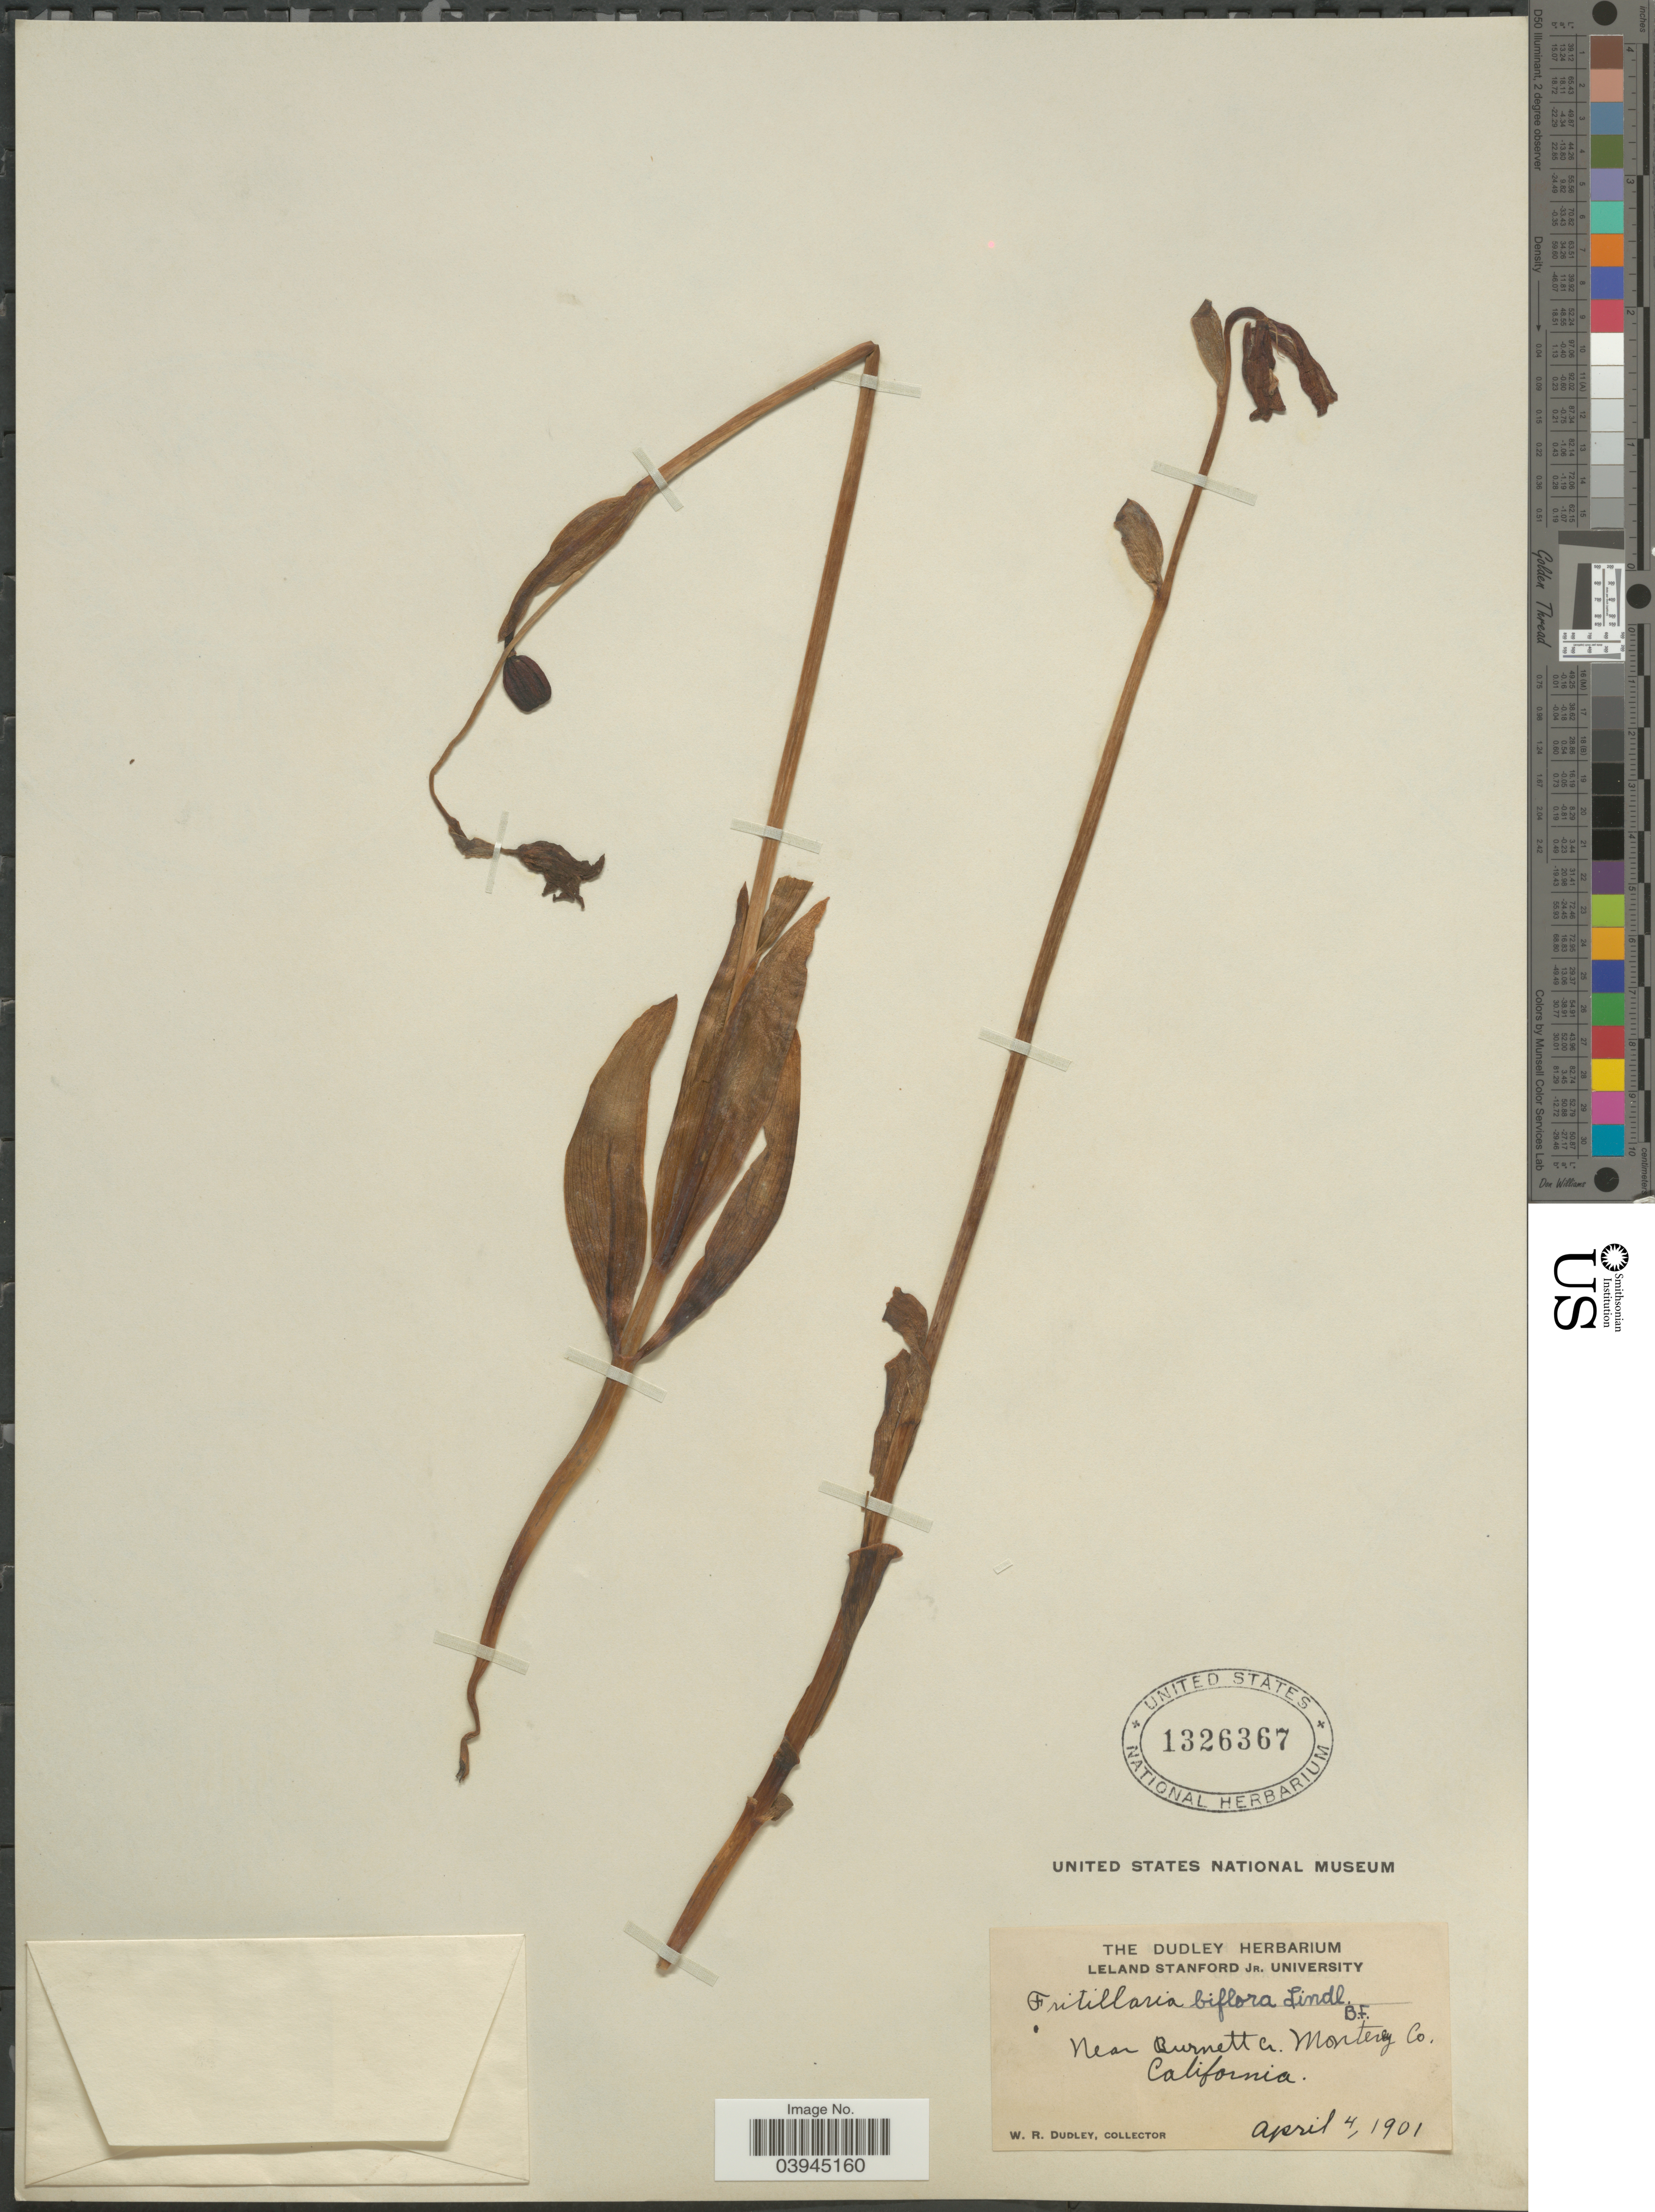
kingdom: Plantae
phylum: Tracheophyta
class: Liliopsida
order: Liliales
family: Liliaceae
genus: Fritillaria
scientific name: Fritillaria biflora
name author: Lindl.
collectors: W. Dudley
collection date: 1901-04-04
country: United States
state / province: California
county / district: Monterey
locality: Near Burnett Cr. Monterey Co.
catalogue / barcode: US 1326367